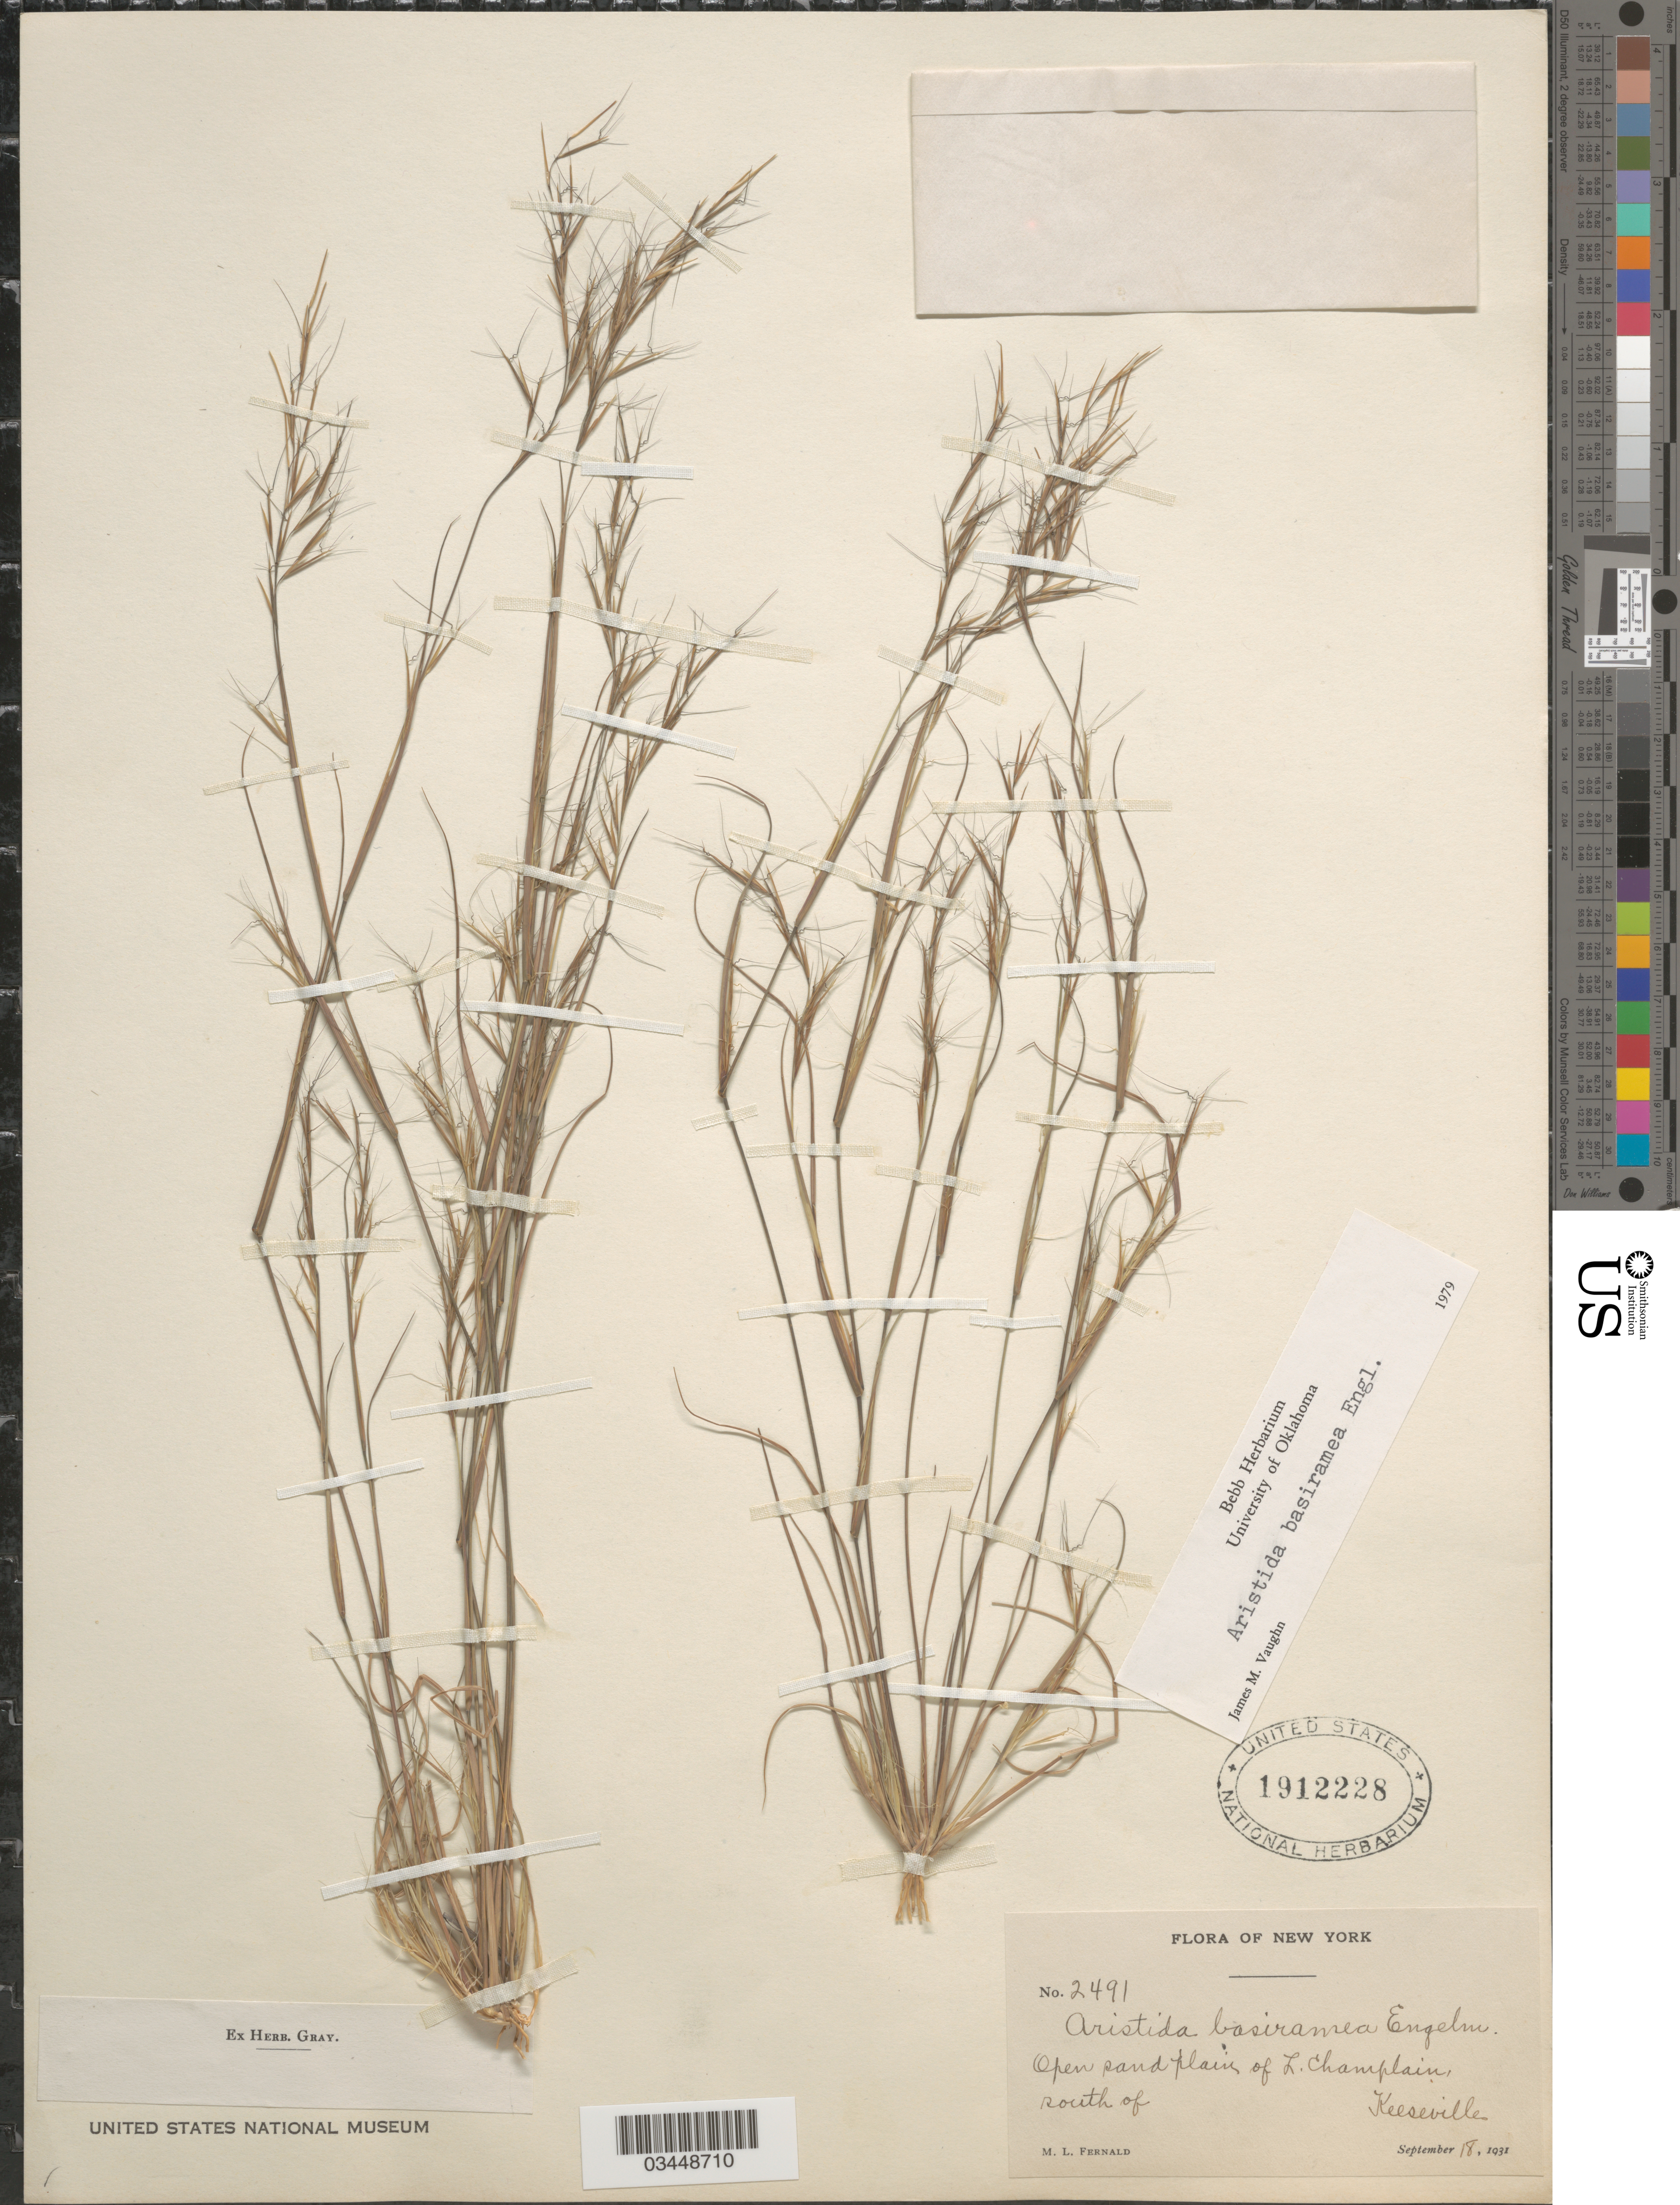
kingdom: Plantae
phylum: Tracheophyta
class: Liliopsida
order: Poales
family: Poaceae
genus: Aristida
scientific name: Aristida basiramea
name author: Engelm. ex Vasey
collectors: M. L. Fernald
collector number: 2491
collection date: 1931-09-18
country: United States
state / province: New York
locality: Open sand plain of L. Champlain, south of Keeseville.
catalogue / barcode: US 1912228